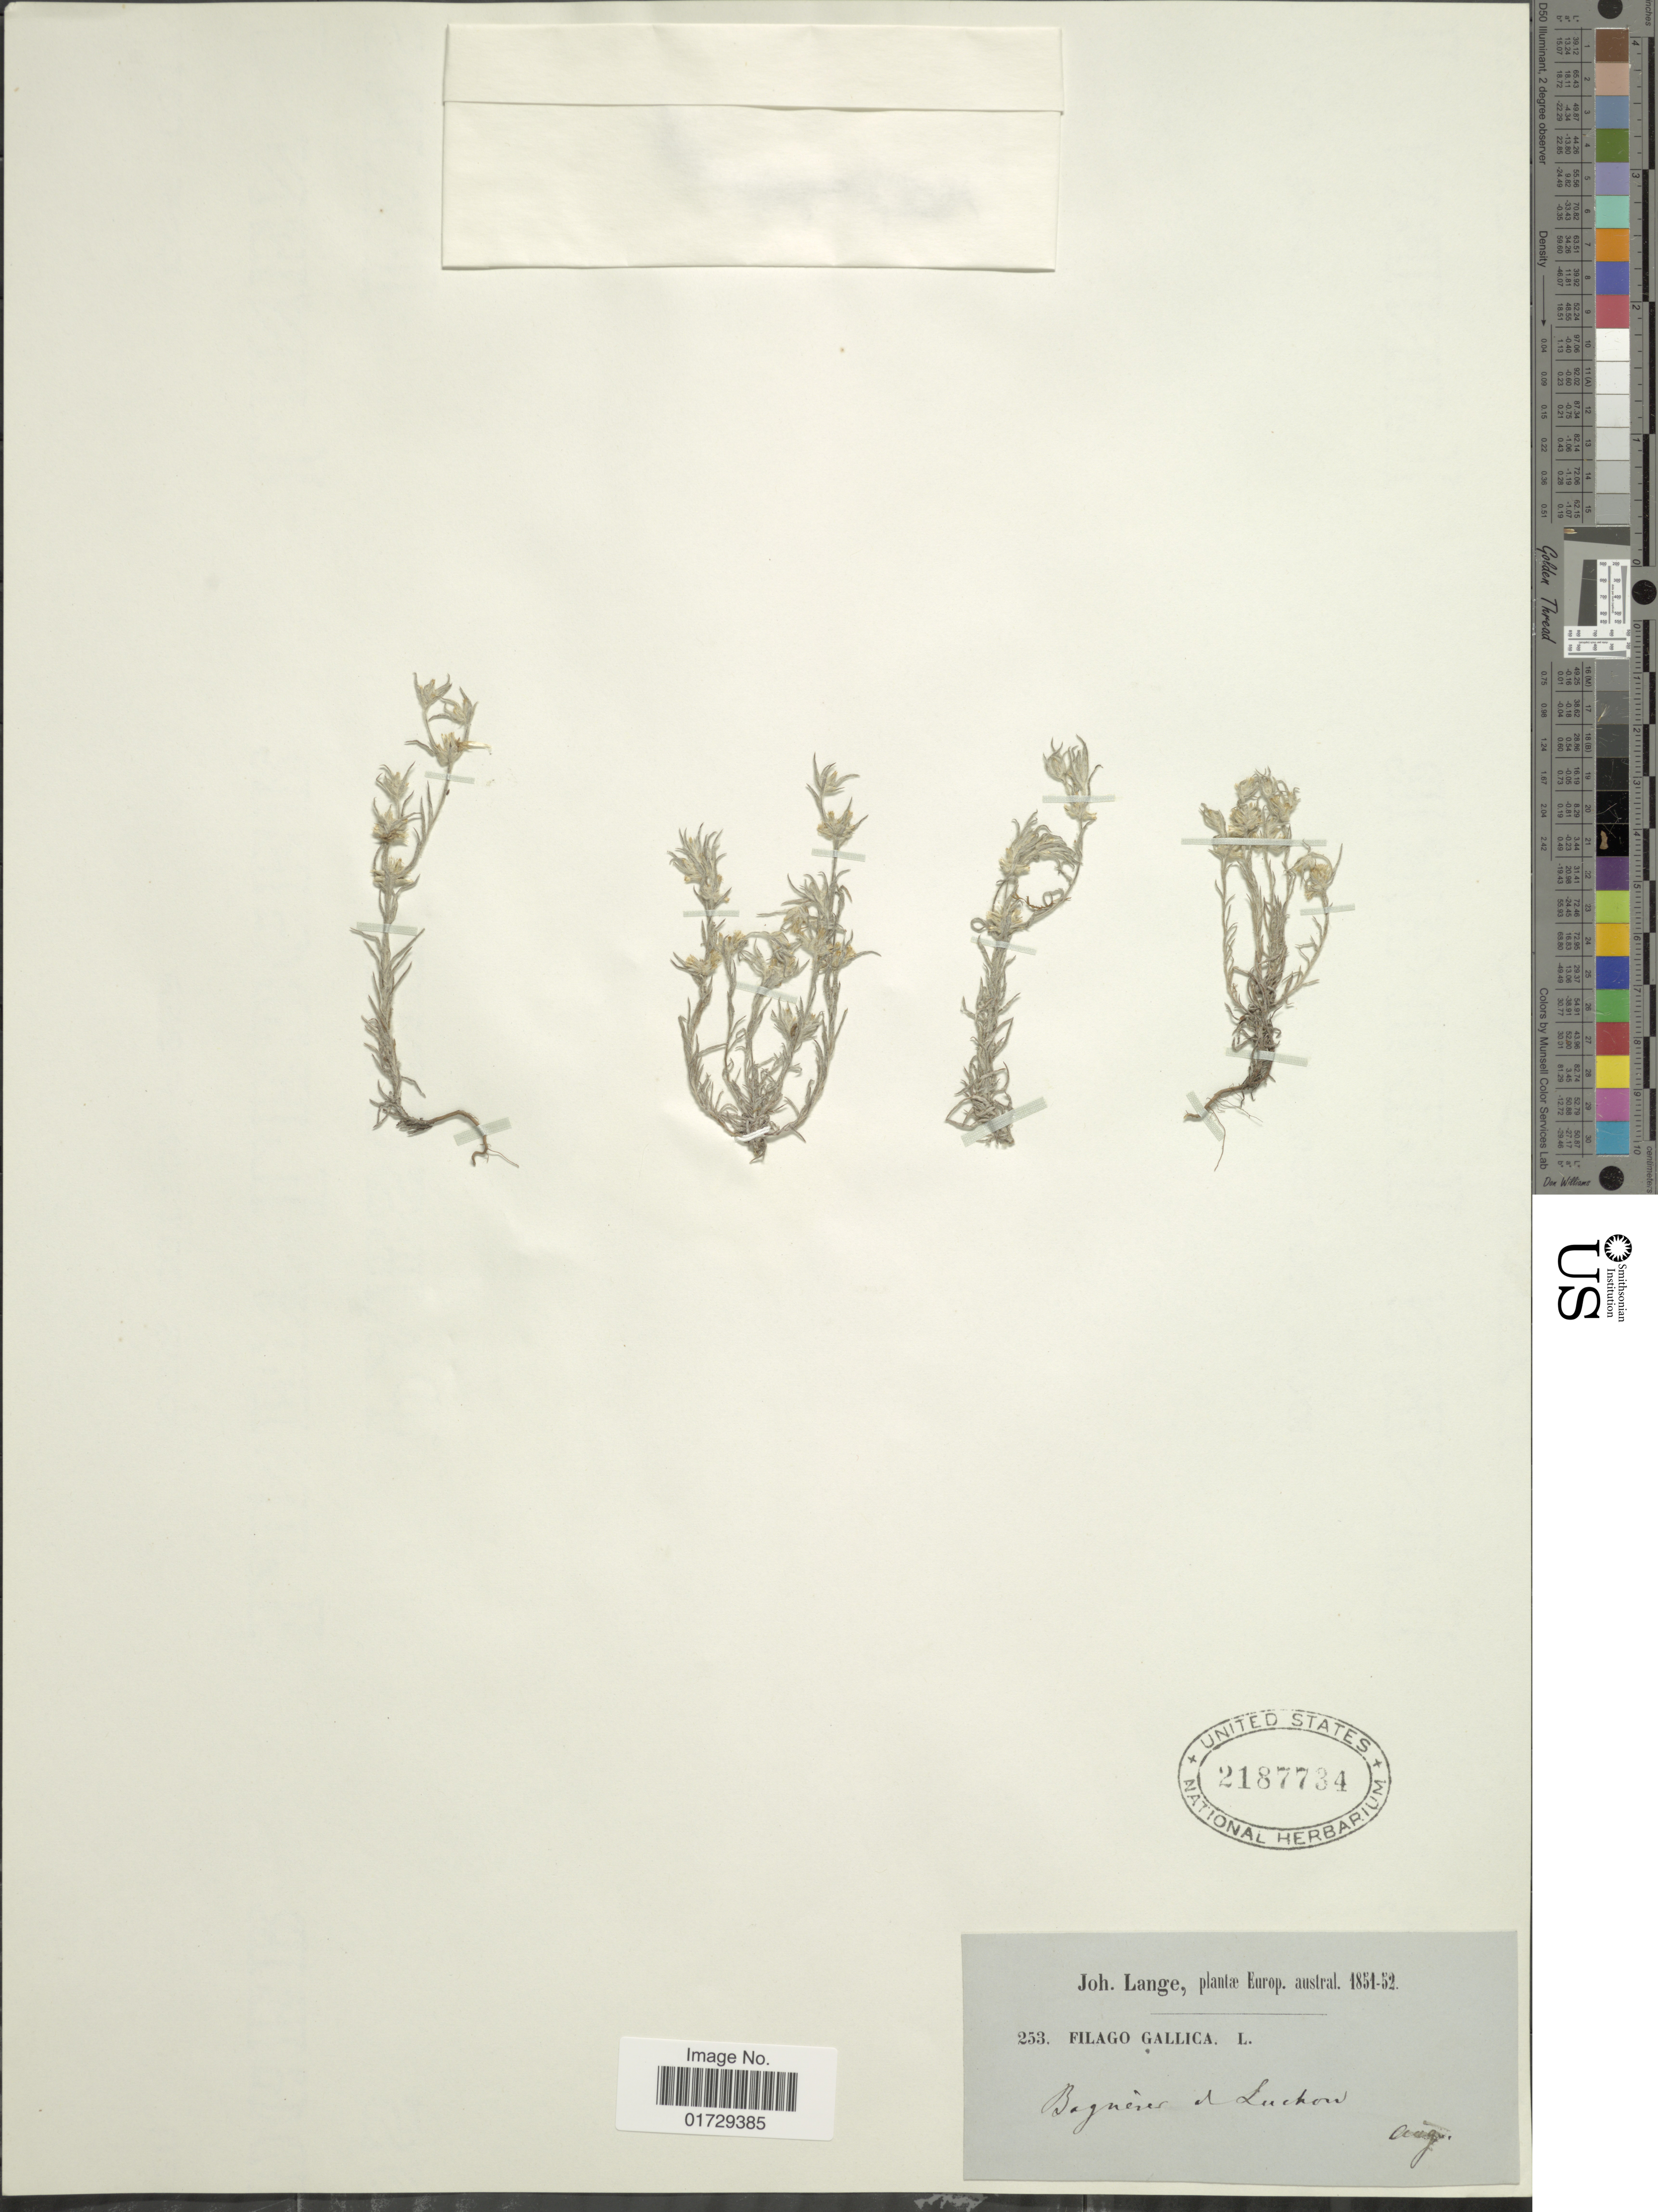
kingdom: Plantae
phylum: Tracheophyta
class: Magnoliopsida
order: Asterales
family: Asteraceae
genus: Filago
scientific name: Filago gallica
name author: L.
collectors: J. M. C. Lange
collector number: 253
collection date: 1851-08/1852-08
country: Germany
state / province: Mecklenburg-Vorpommern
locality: Europ. austral., Bagneier et Luckon [interpreted]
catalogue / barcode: US 2187734